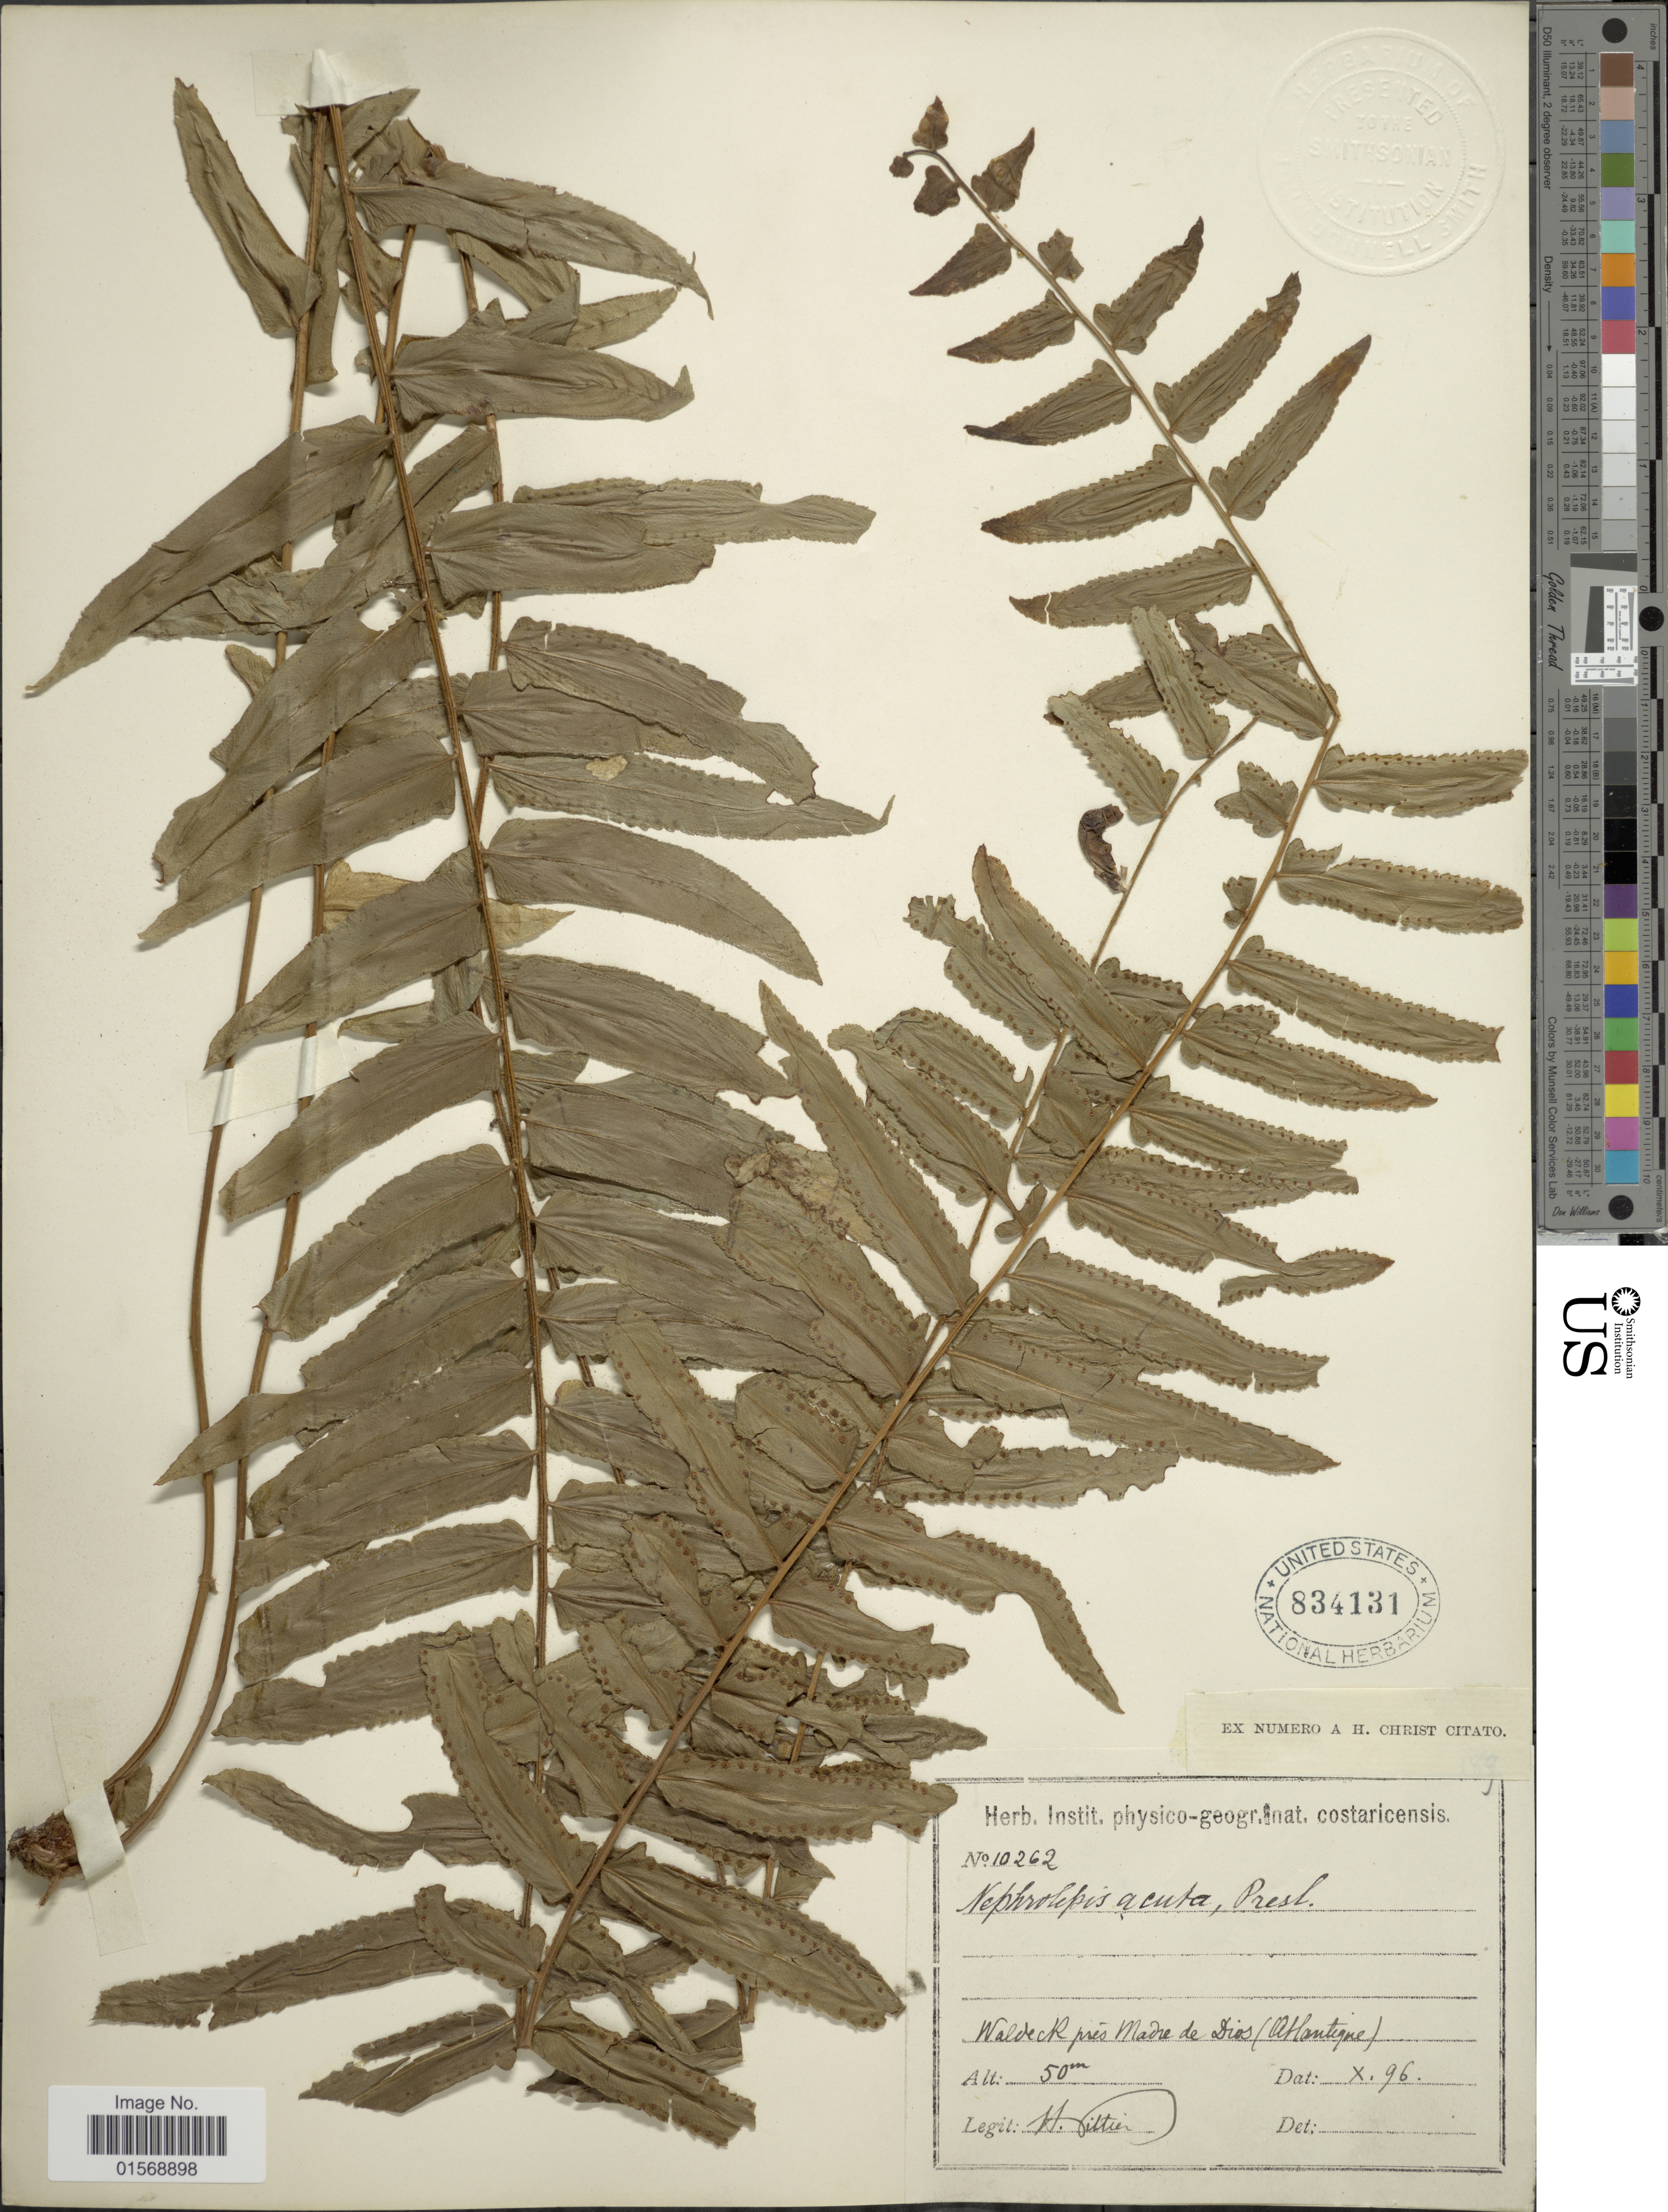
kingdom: Plantae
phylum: Tracheophyta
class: Polypodiopsida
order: Polypodiales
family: Nephrolepidaceae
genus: Nephrolepis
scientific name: Nephrolepis biserrata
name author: (Sw.) Schott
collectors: H. F. Pittier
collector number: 10262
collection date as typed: Transcribed d/m/y: /10/96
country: Peru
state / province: Madre de Dios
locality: Wadeck pres Madre de Dios (Atlantique).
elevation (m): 50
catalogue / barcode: US 834131